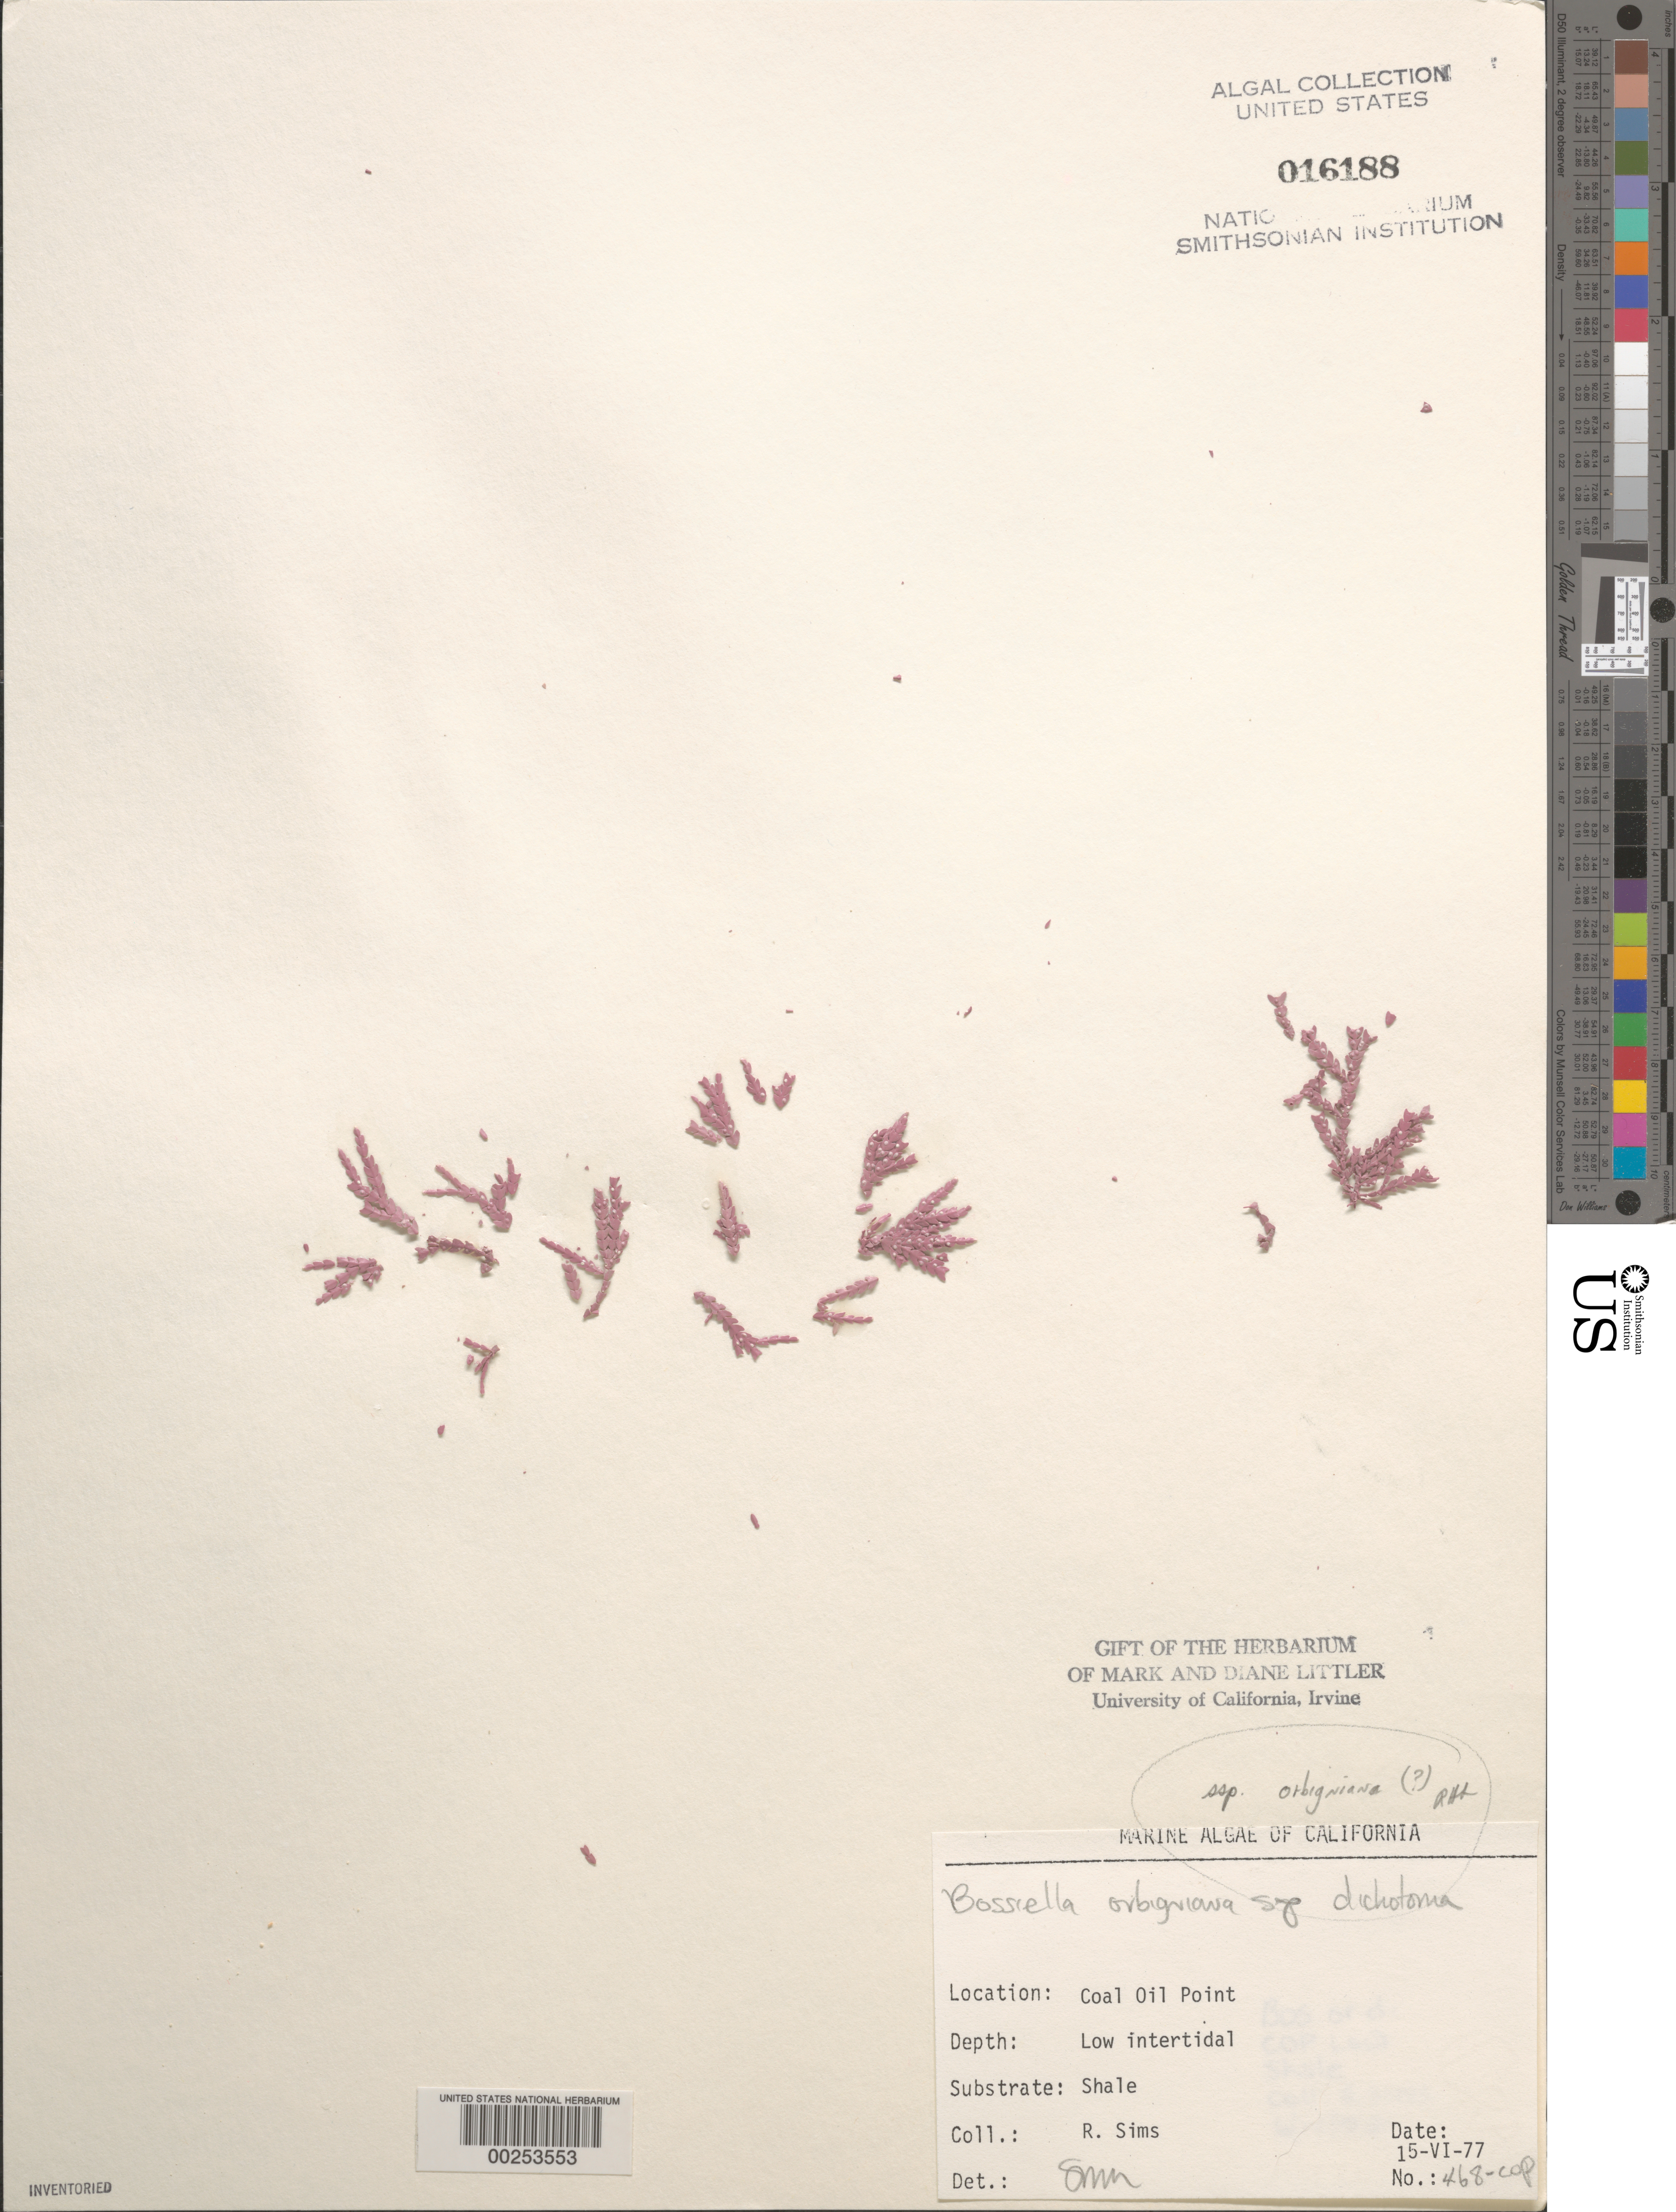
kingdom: Plantae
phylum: Rhodophyta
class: Florideophyceae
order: Corallinales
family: Corallinaceae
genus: Bossiella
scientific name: Bossiella orbigniana subsp. orbigniana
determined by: Sims, Robert H.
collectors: R. H. Sims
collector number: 468-cop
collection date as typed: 15 Jun 1977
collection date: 1977-06-15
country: United States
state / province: California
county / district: Santa Barbara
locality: Coal Oil Point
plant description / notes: BLM-SOCALBIGHT Rocky Intertidal Survey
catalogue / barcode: US 16188